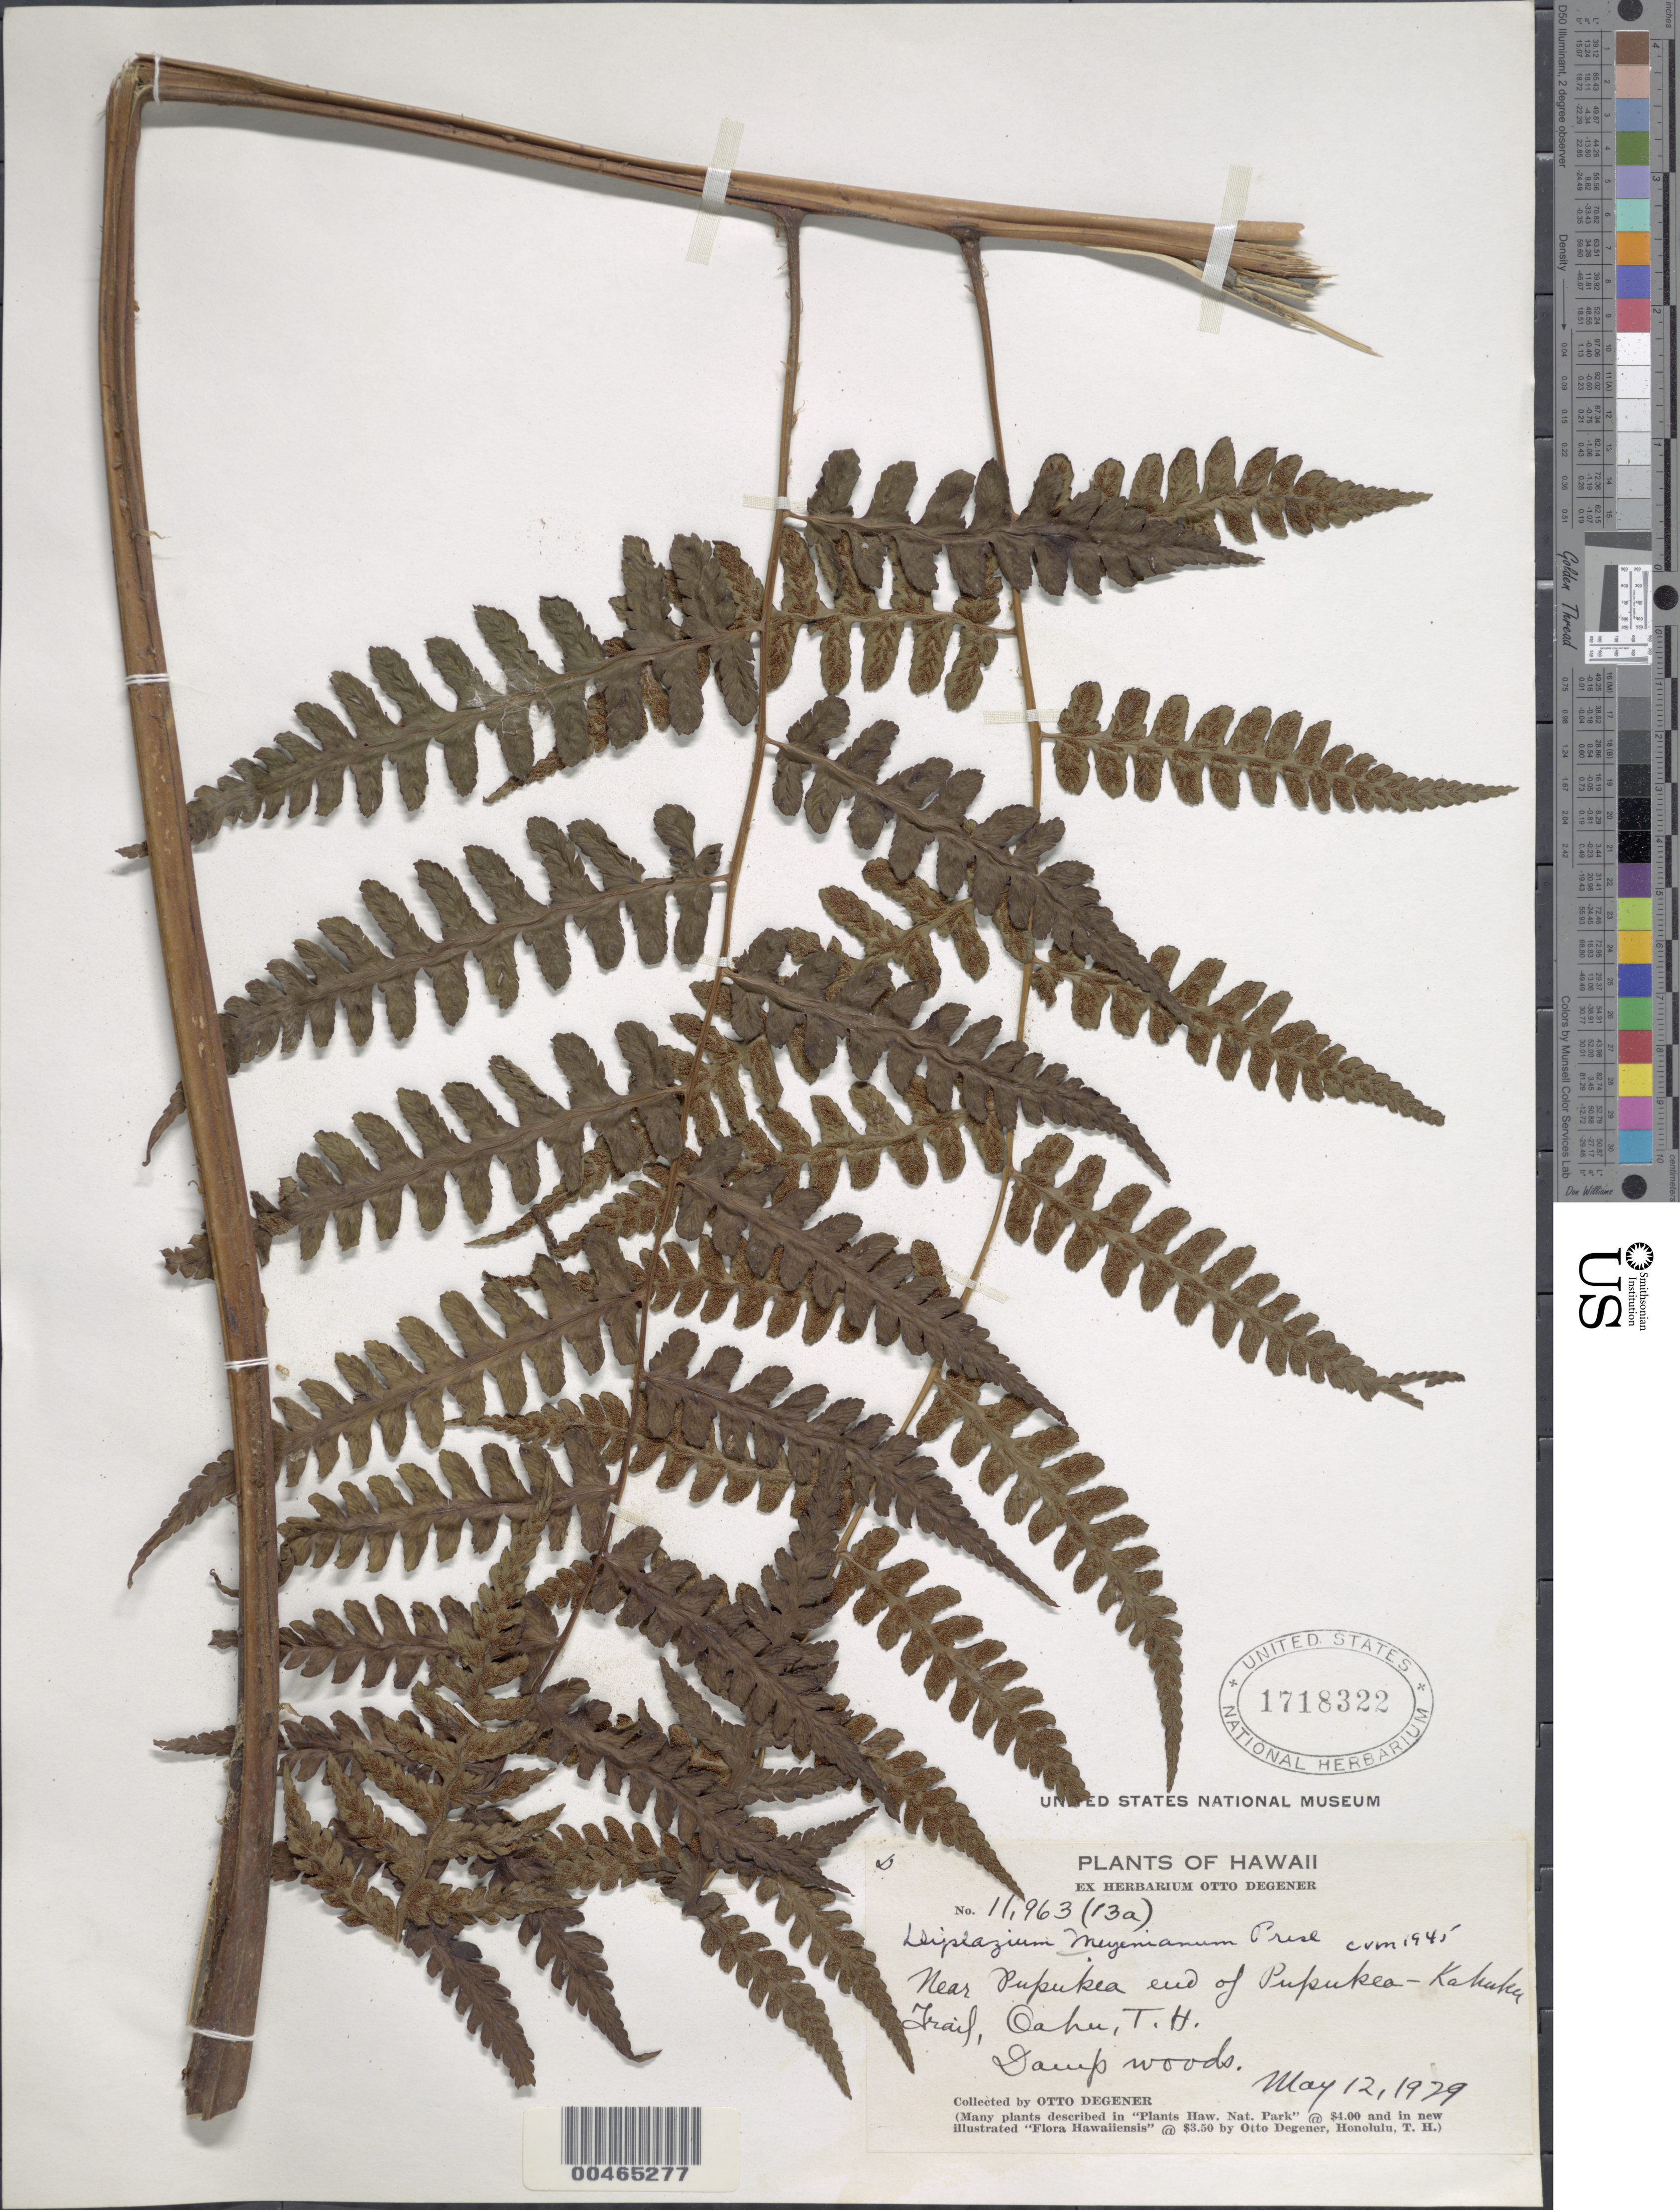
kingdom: Plantae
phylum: Tracheophyta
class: Polypodiopsida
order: Polypodiales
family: Athyriaceae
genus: Diplazium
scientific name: Diplazium arnottii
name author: Brack.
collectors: O. Degener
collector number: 11963(13a)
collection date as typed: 12 May 1929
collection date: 1929-05-12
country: United States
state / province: Hawaii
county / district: Honolulu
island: Oahu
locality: Near Pupukea end of Pupukea-Kahuku Trail, Oahu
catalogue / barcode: US 1718322